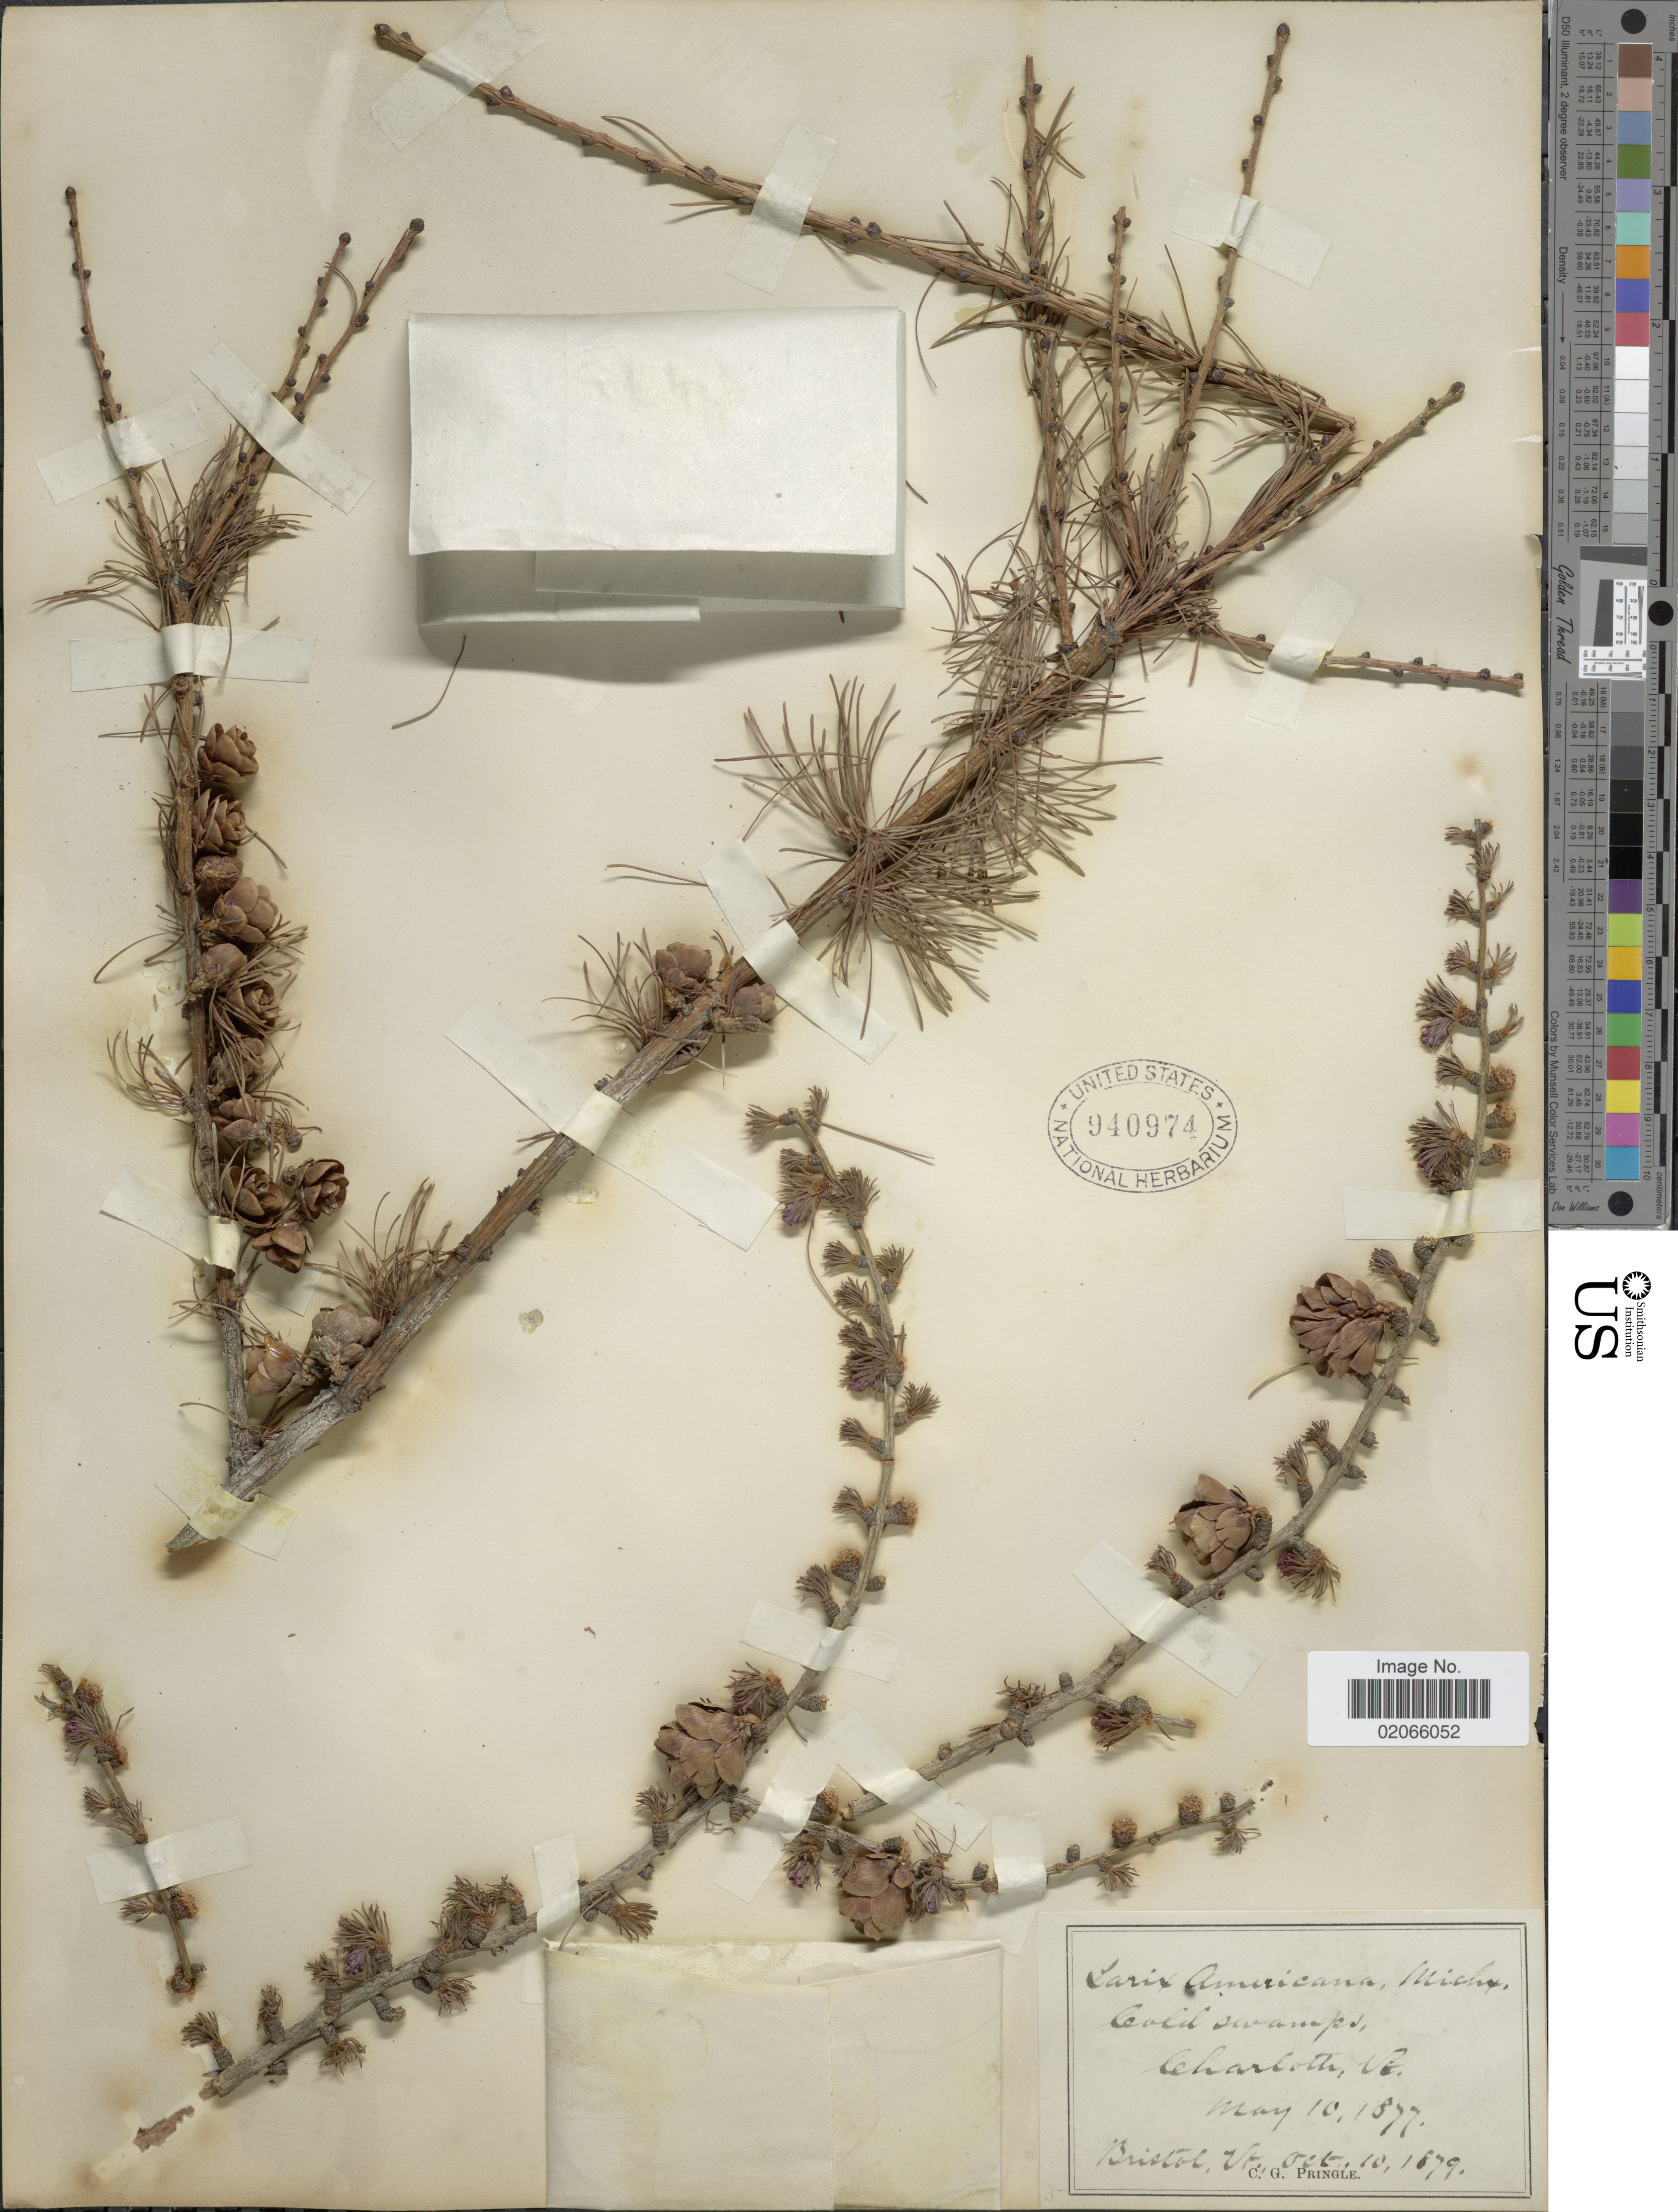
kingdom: Plantae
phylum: Tracheophyta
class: Pinopsida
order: Pinales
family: Pinaceae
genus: Larix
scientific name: Larix laricina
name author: (Du Roi) K. Koch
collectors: C. G. Pringle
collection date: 1877-05-10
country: United States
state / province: Vermont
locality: Charlotte, Vt.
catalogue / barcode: US 940974